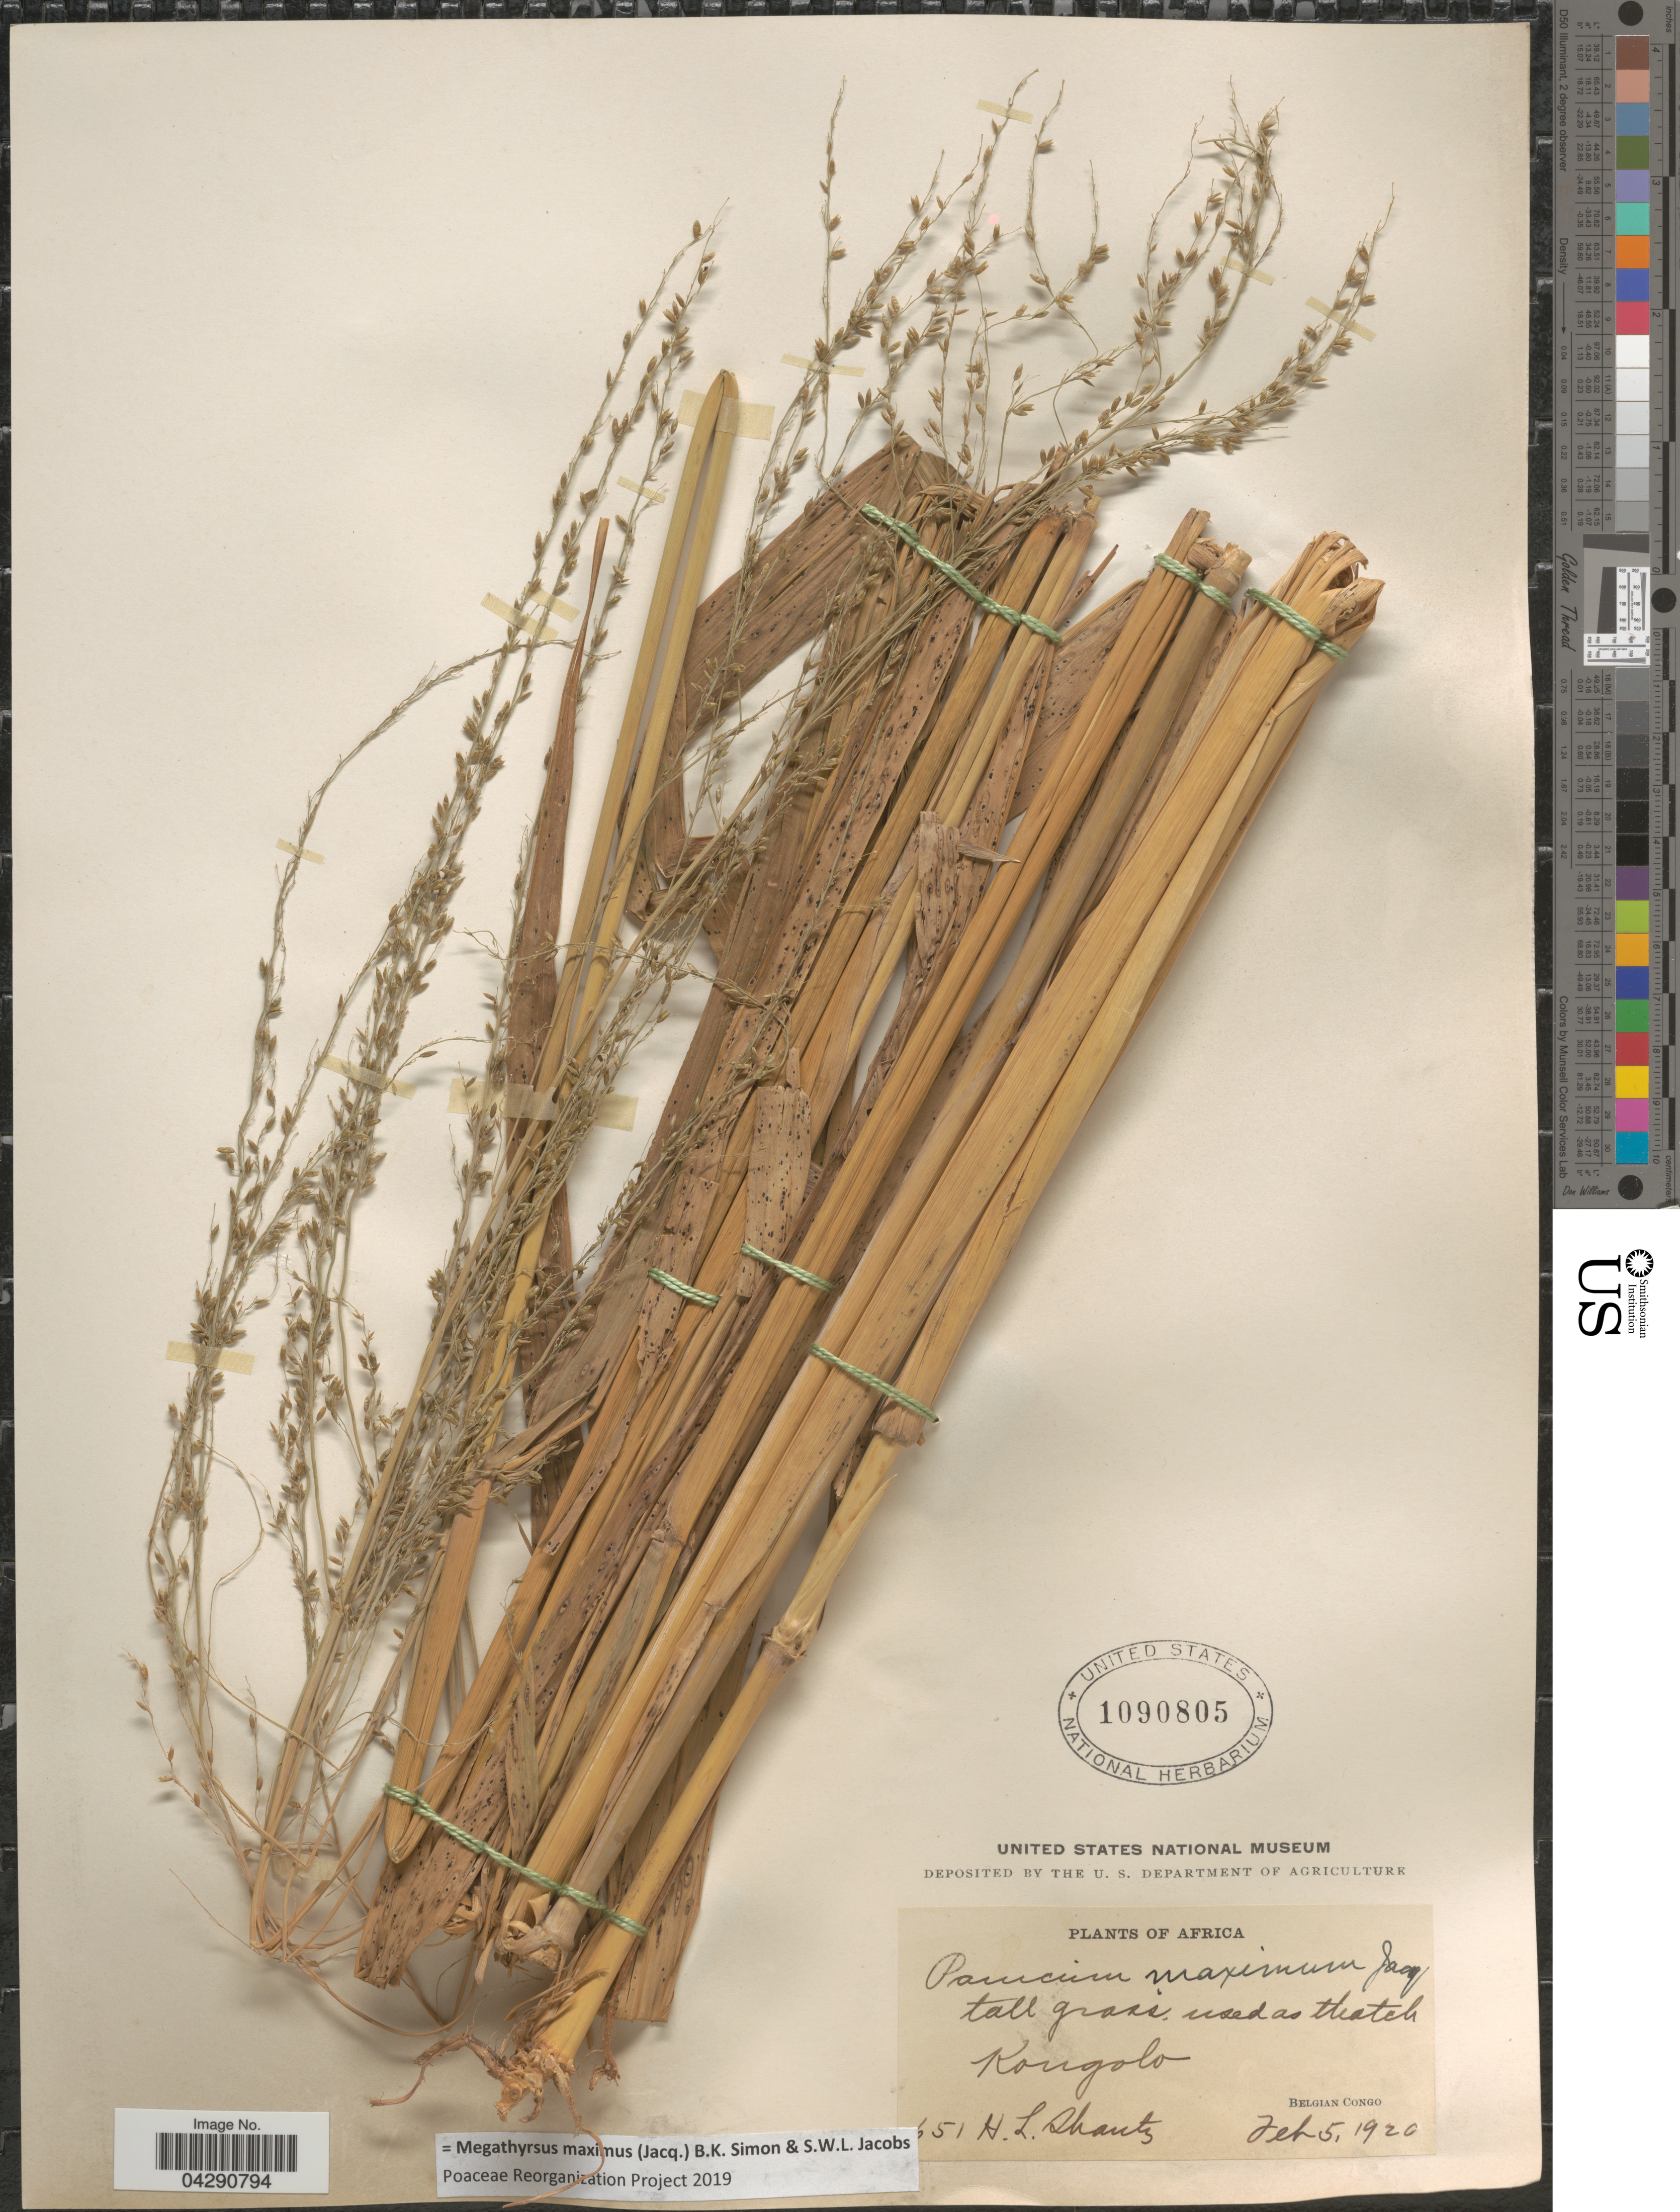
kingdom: Plantae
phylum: Tracheophyta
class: Liliopsida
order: Poales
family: Poaceae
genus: Megathyrsus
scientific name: Megathyrsus maximus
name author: (Jacq.) B.K. Simon & S.W.L. Jacobs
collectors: H. Shantz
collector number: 651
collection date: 1920-02-05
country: Congo, Democratic Republic of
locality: Kongolo. Belgian Congo.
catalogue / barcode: US 1090805